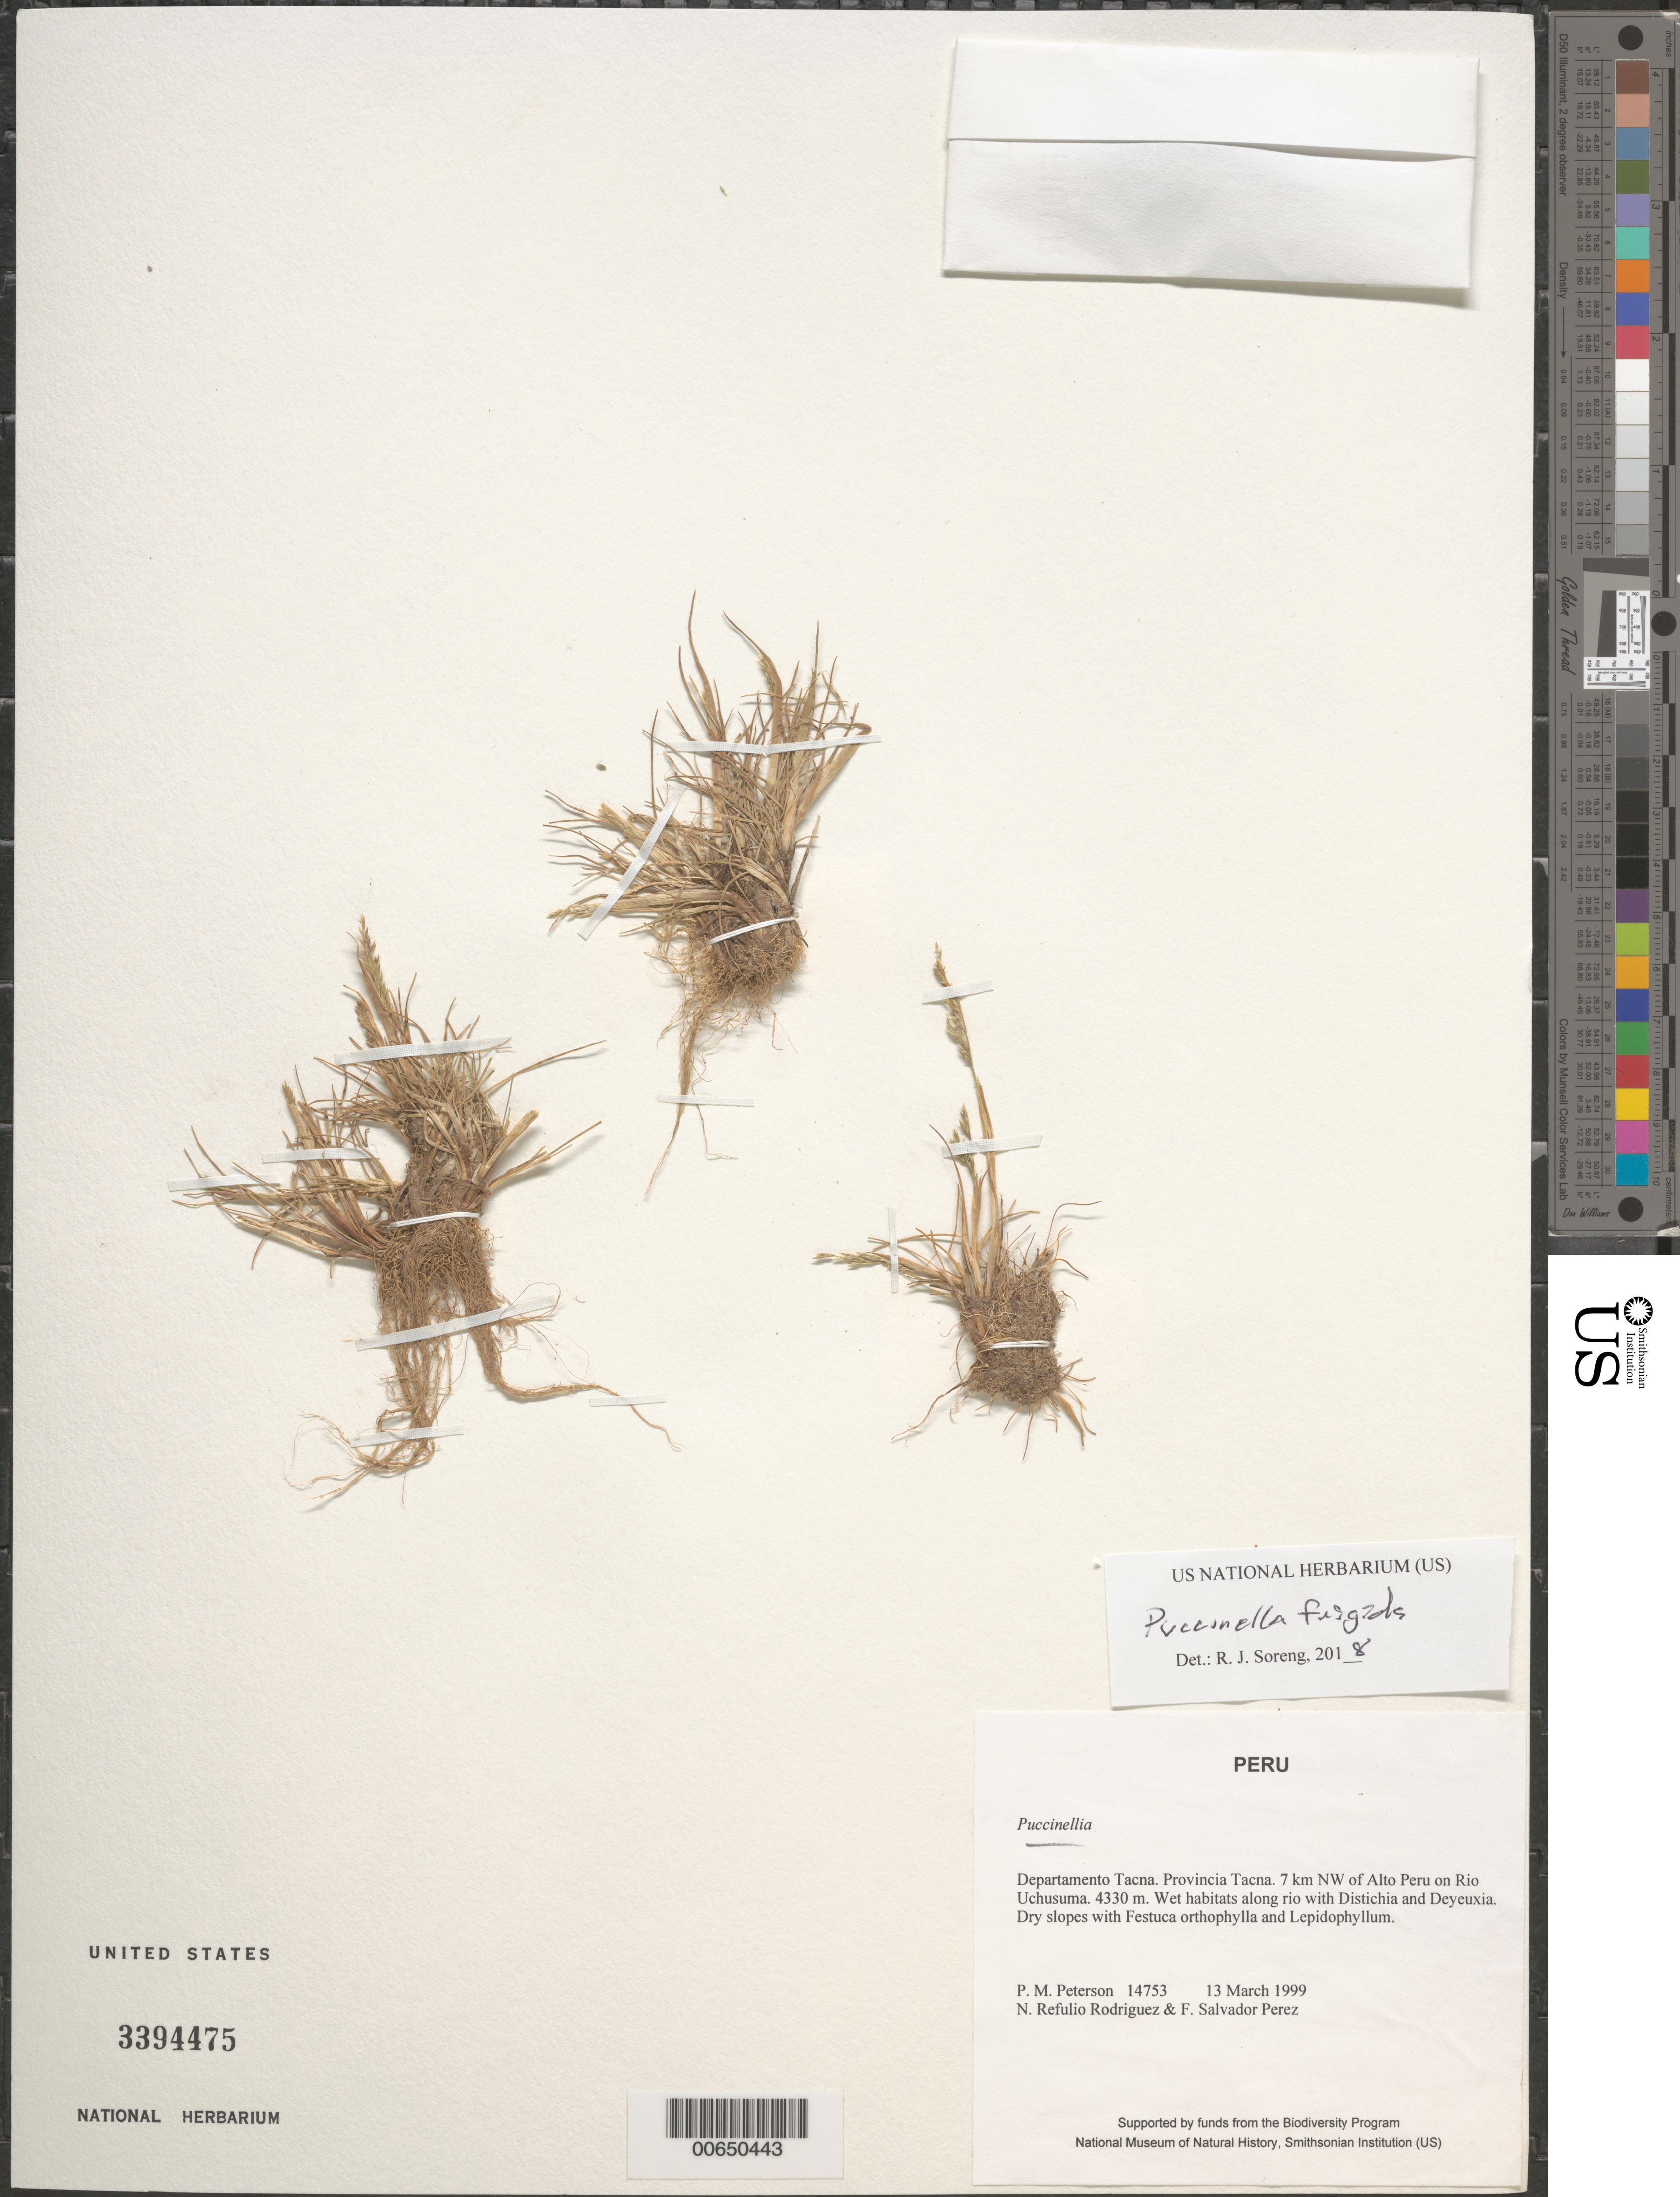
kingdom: Plantae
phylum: Tracheophyta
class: Liliopsida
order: Poales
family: Poaceae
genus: Puccinellia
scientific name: Puccinellia frigida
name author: (Phil.) I.M. Johnst.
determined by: Soreng, Robert J., Research Associate (BOT), Smithsonian Institution - National Museum of Natural History (UNITED STATES)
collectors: P. M. Peterson, N. Refulio-Rodríguez & F. Salvador Perez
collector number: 14753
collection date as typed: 13 Mar 1999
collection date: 1999-03-13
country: Peru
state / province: Tacna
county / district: Tacna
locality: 7 km NW of Alto Peru on Rio Uchusuma.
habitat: Wet habitats along rio with Distichia and Deyeuxia. Dry slopes with Festuca orthophylla and Lepidophyllum.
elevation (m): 4330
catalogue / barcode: US 3394475